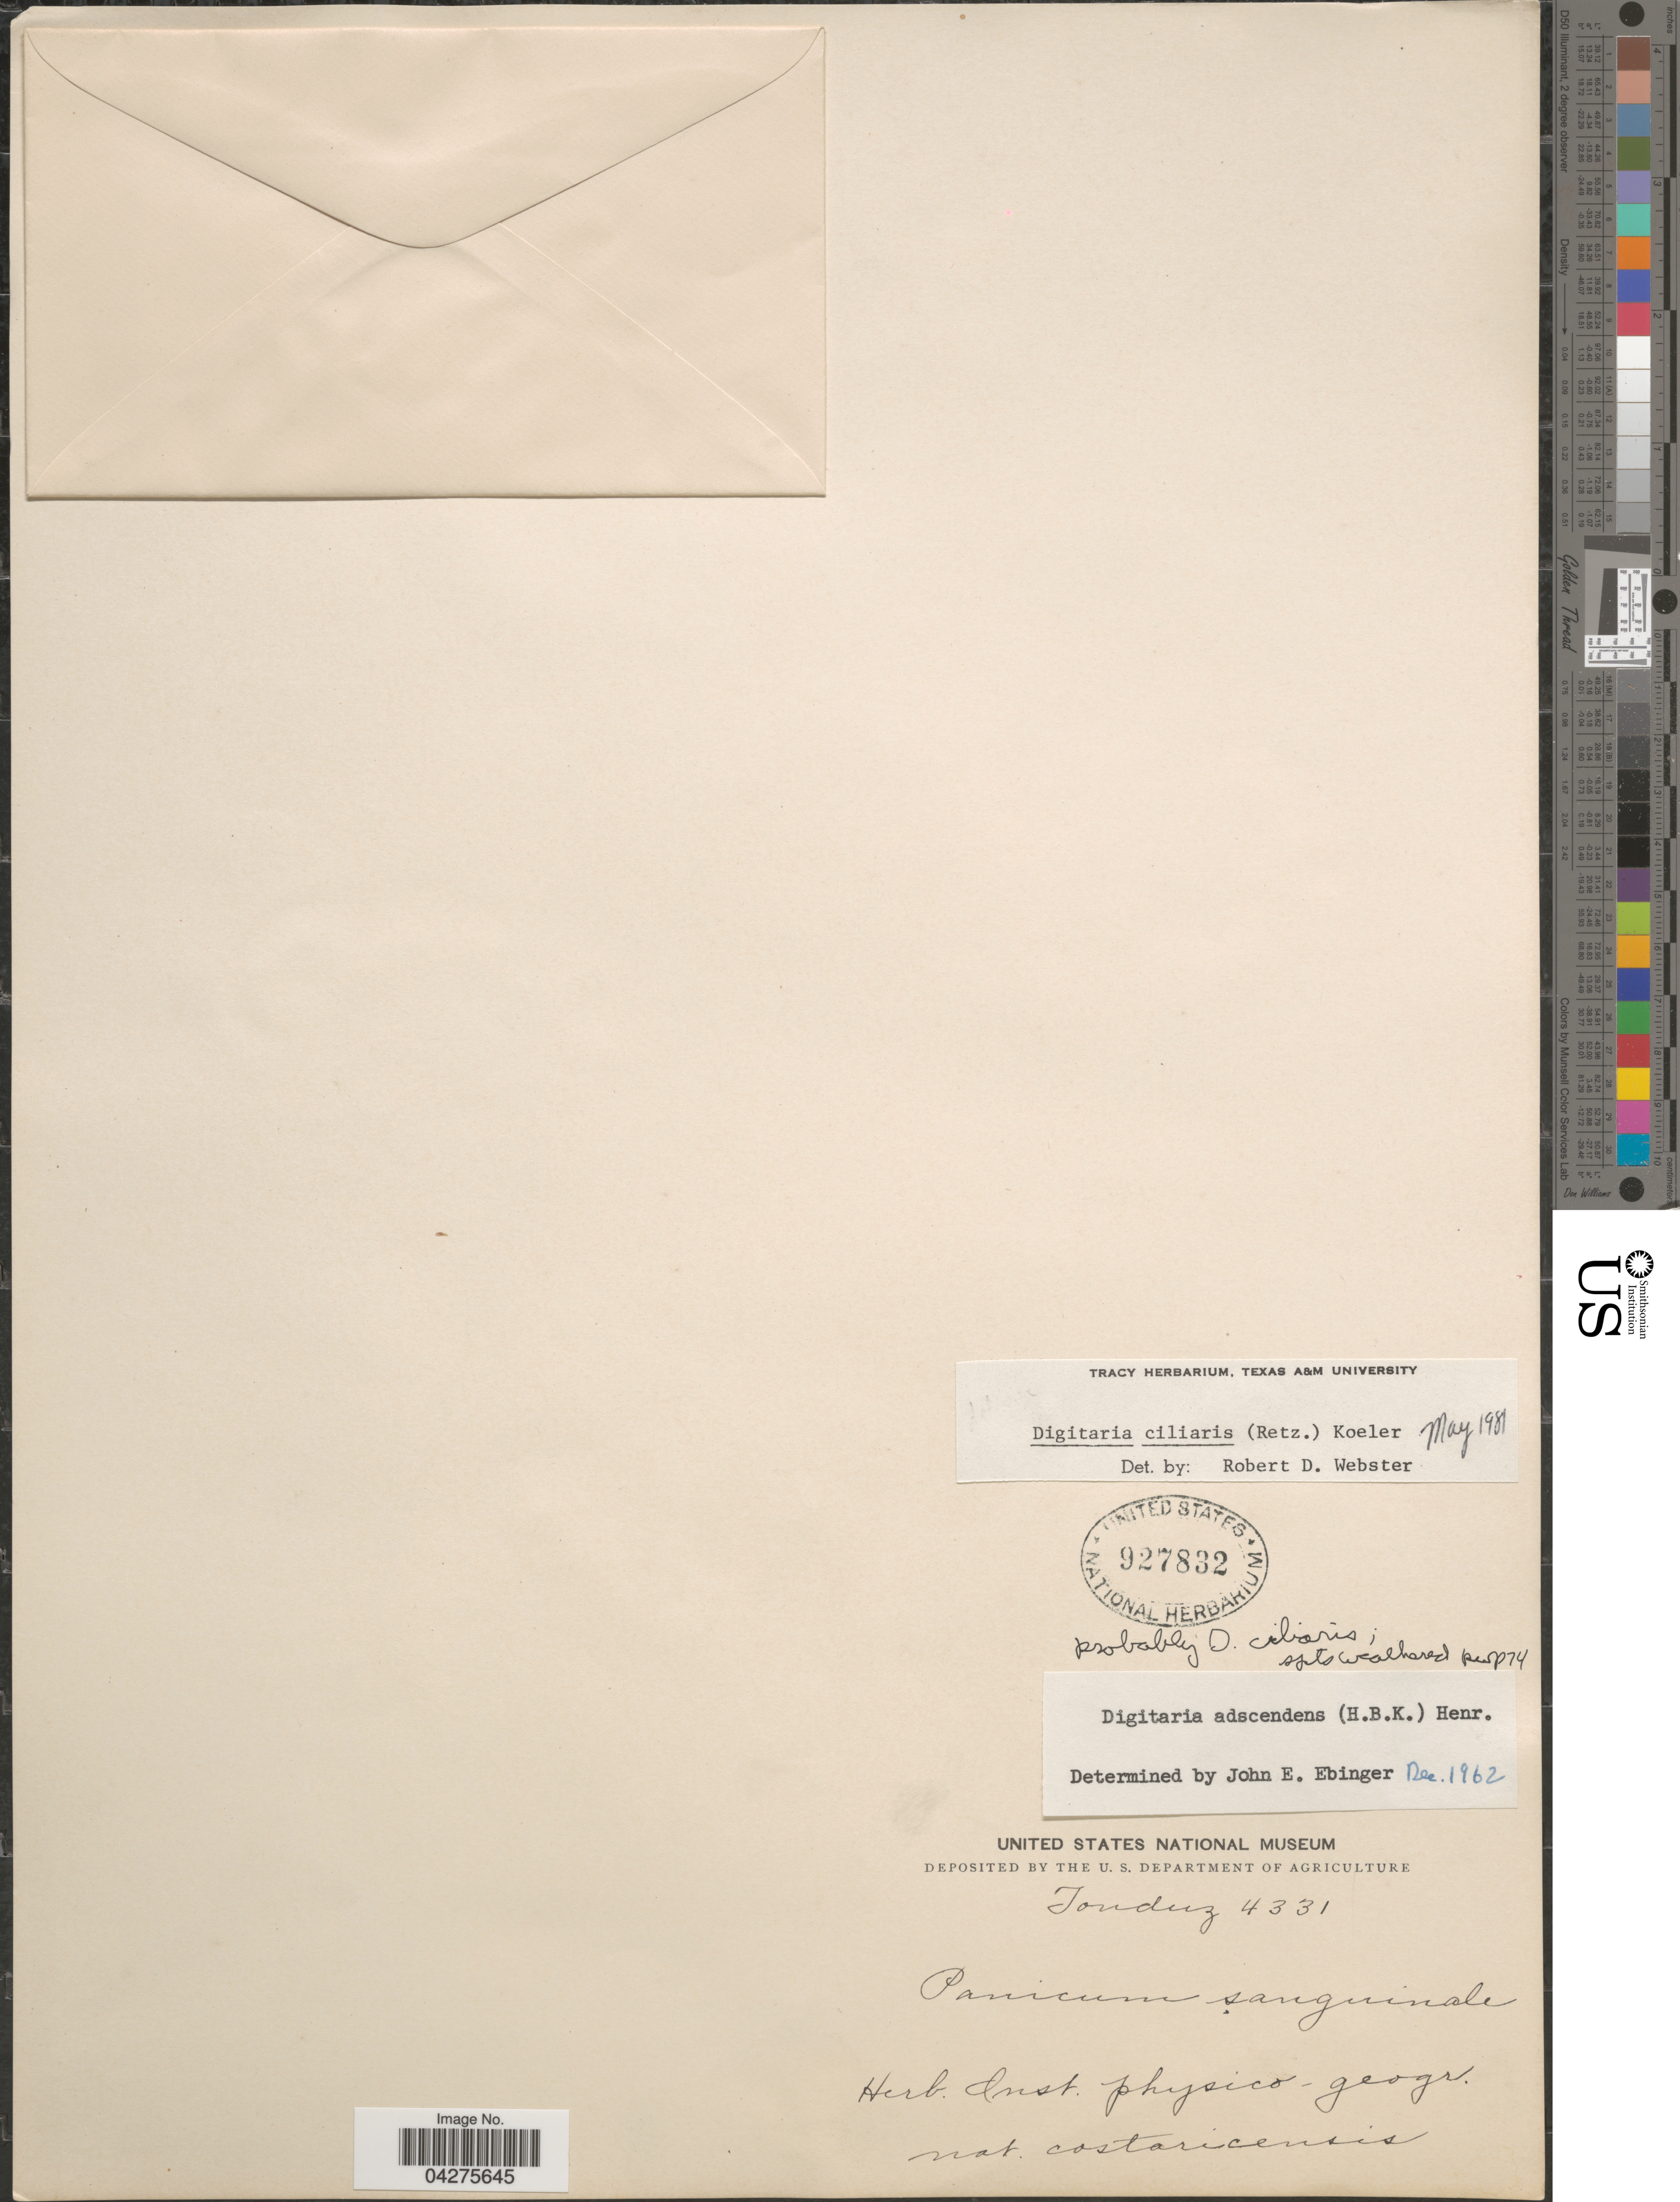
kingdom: Plantae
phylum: Tracheophyta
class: Liliopsida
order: Poales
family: Poaceae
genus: Digitaria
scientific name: Digitaria ciliaris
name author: (Retz.) Koeler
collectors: Tonduz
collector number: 4331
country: Costa Rica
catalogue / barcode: US 927832